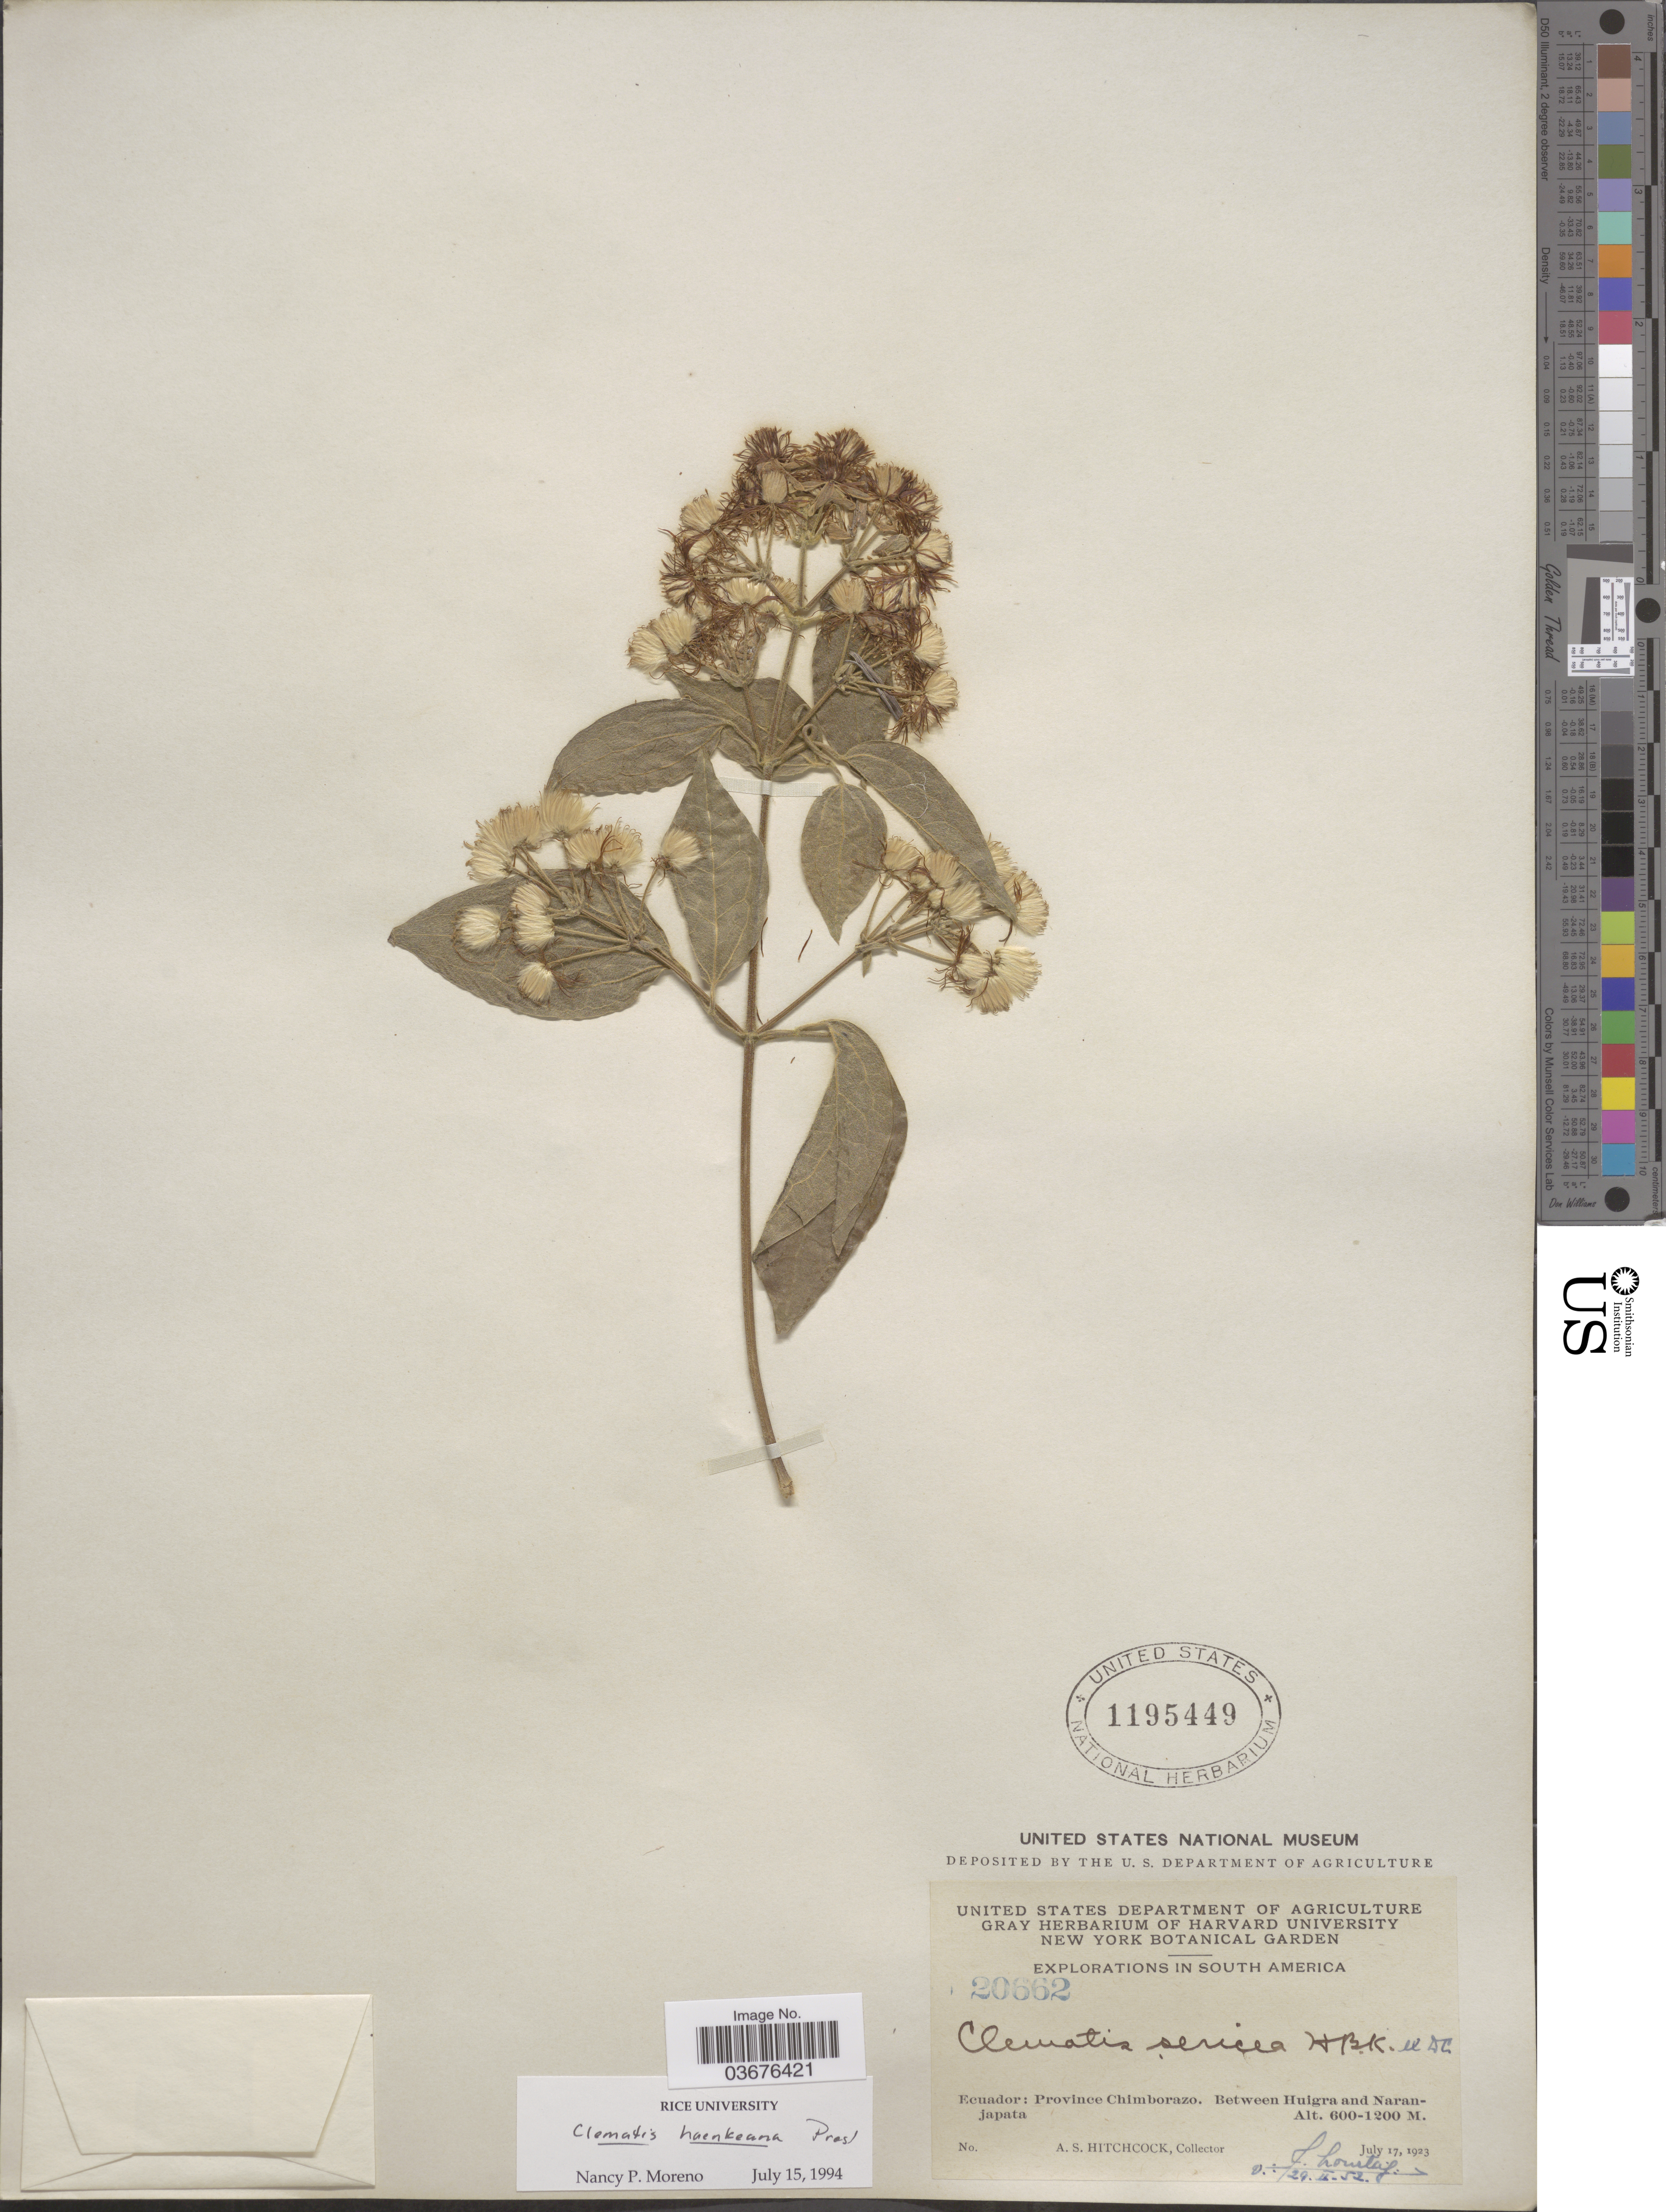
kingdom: Plantae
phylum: Tracheophyta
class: Magnoliopsida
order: Ranunculales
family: Ranunculaceae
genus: Clematis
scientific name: Clematis haenkeana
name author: C. Presl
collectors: A. S. Hitchcock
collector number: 20662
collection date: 1923-07-17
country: Ecuador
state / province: Chimborazo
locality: Between Huigra and Naranjapata.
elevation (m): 600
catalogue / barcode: US 1195449